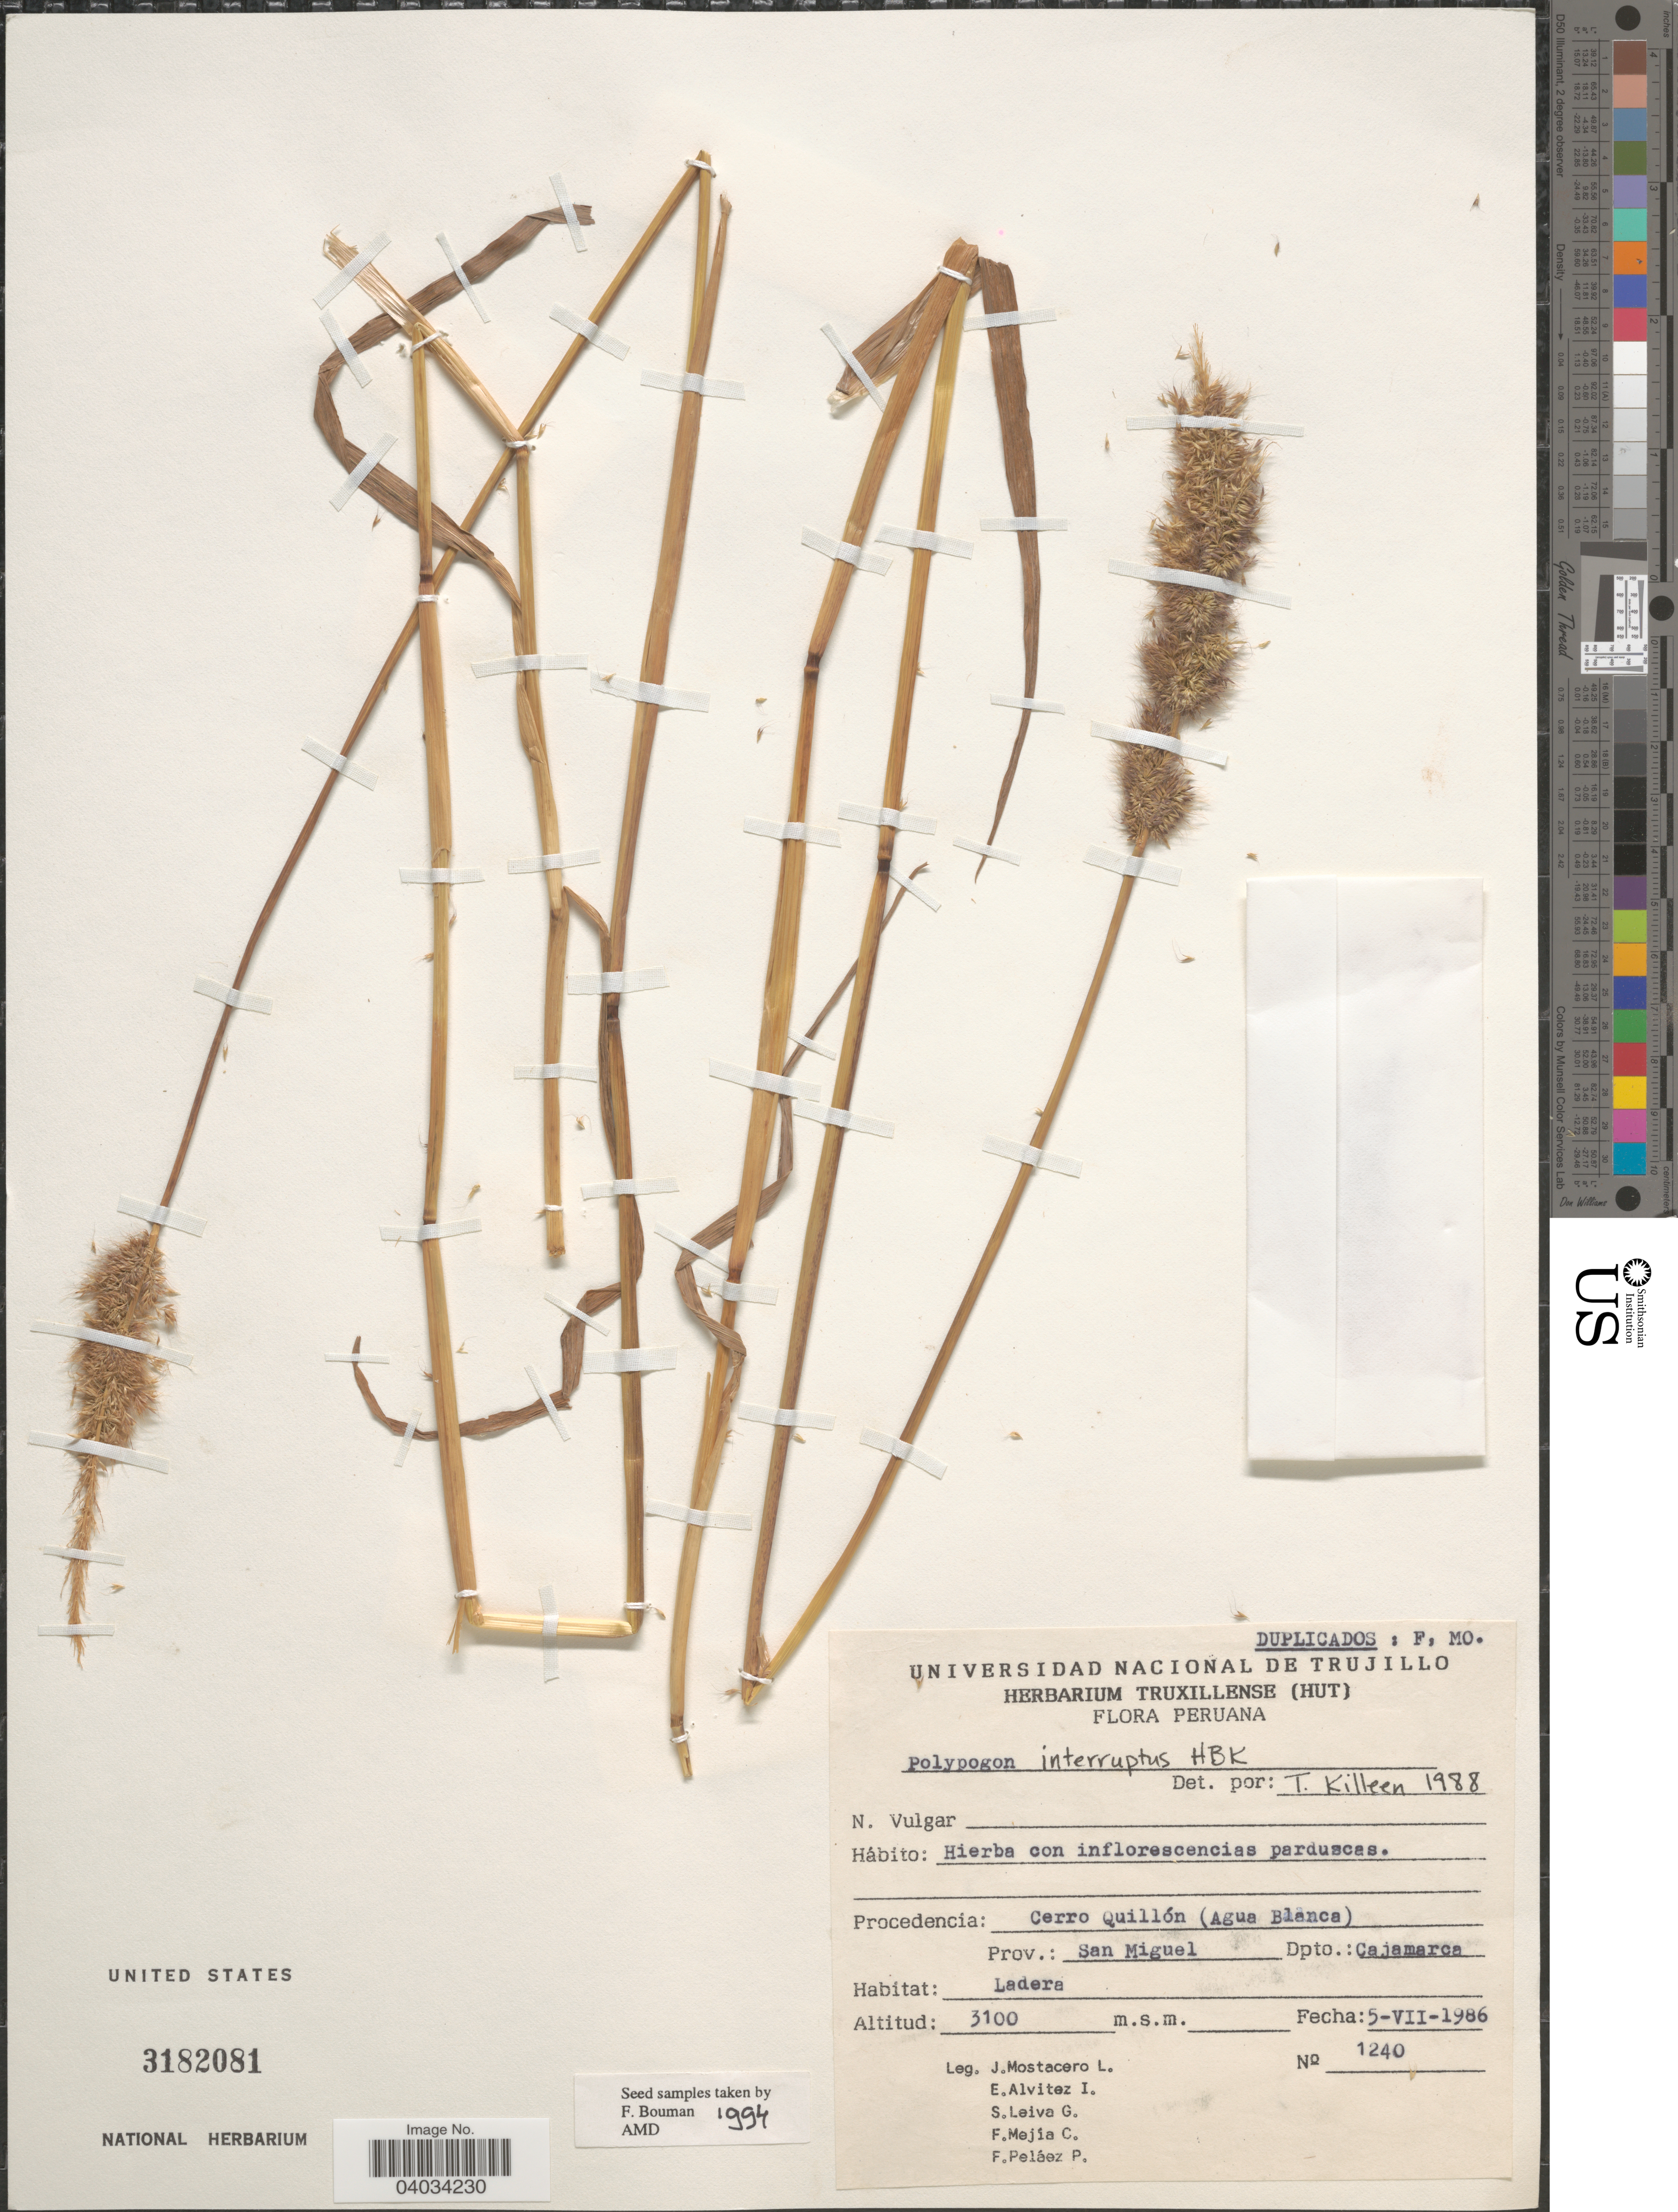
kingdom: Plantae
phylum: Tracheophyta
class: Liliopsida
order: Poales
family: Poaceae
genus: Polypogon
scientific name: Polypogon interruptus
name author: Kunth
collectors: J. Mostacero L., E. Alvitez I., S. Leiva G., F. Mejia C. & F. Pelaez P.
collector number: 1240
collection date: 1986-07-05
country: Peru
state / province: Cajamarca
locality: Cerro Quillón (Agua Blanca). Prov.: San Miguel. Dpto.: Cajamarca.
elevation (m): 3100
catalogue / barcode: US 3182081